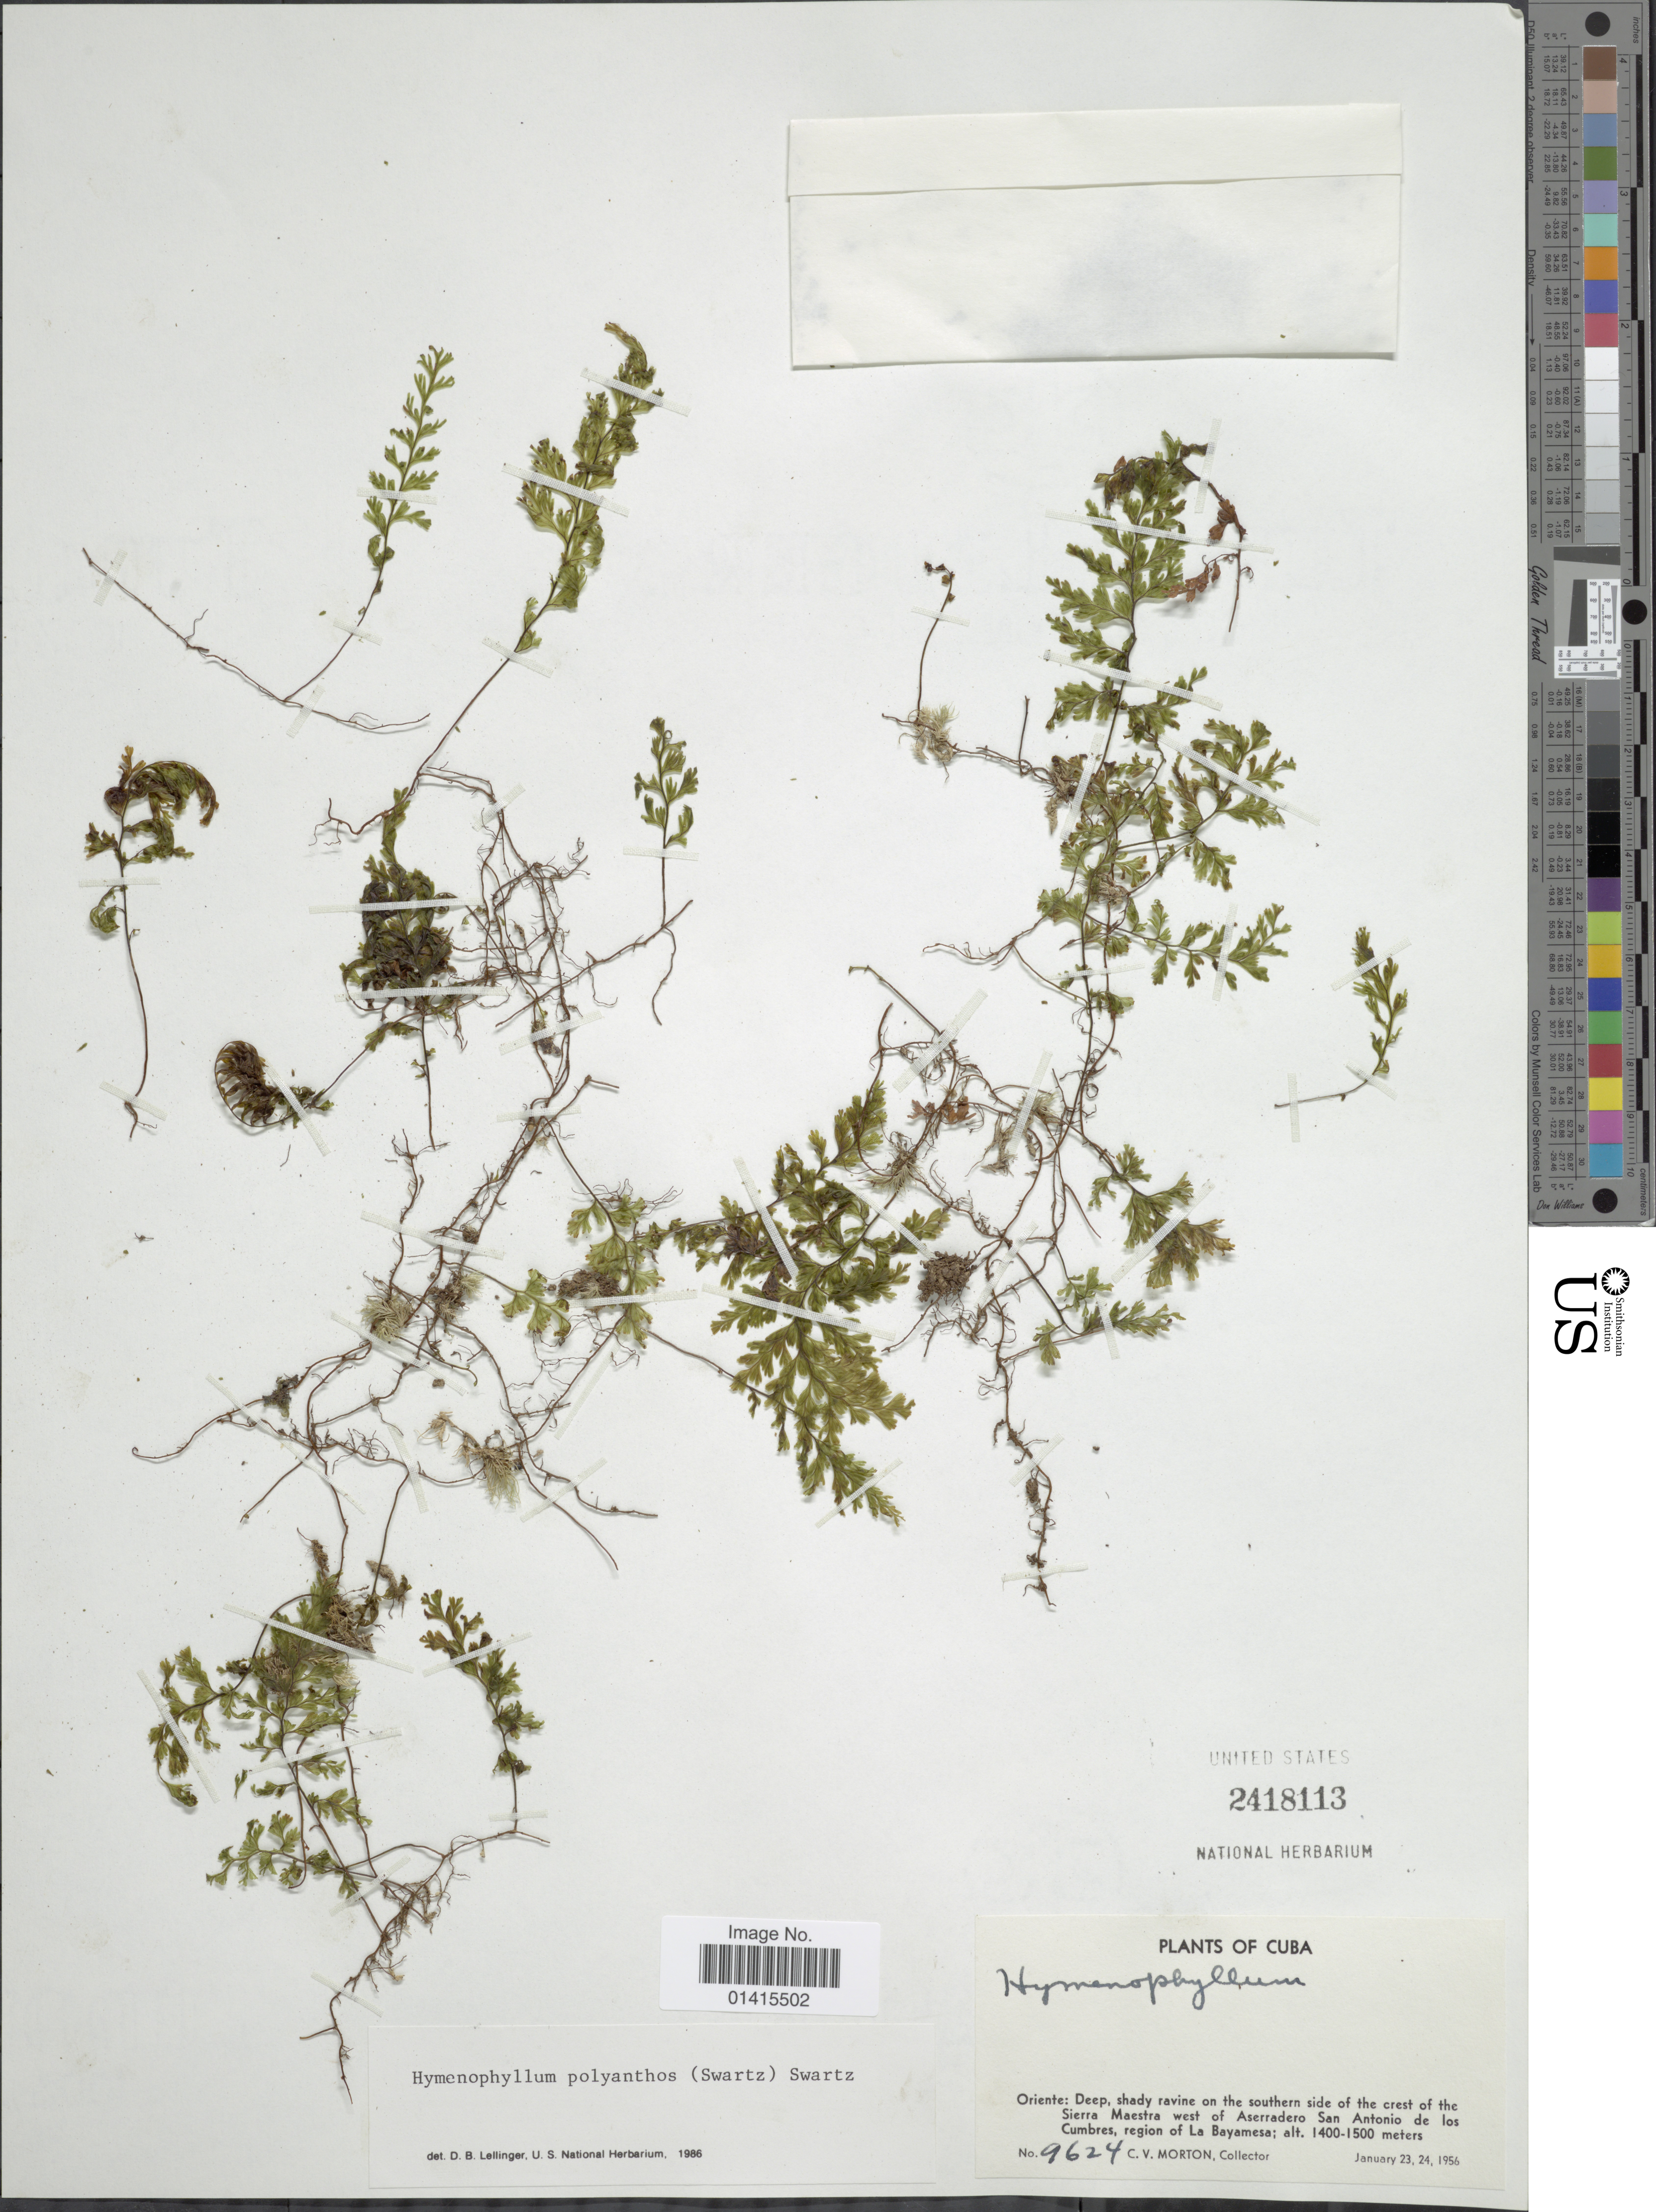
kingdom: Plantae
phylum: Tracheophyta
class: Polypodiopsida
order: Hymenophyllales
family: Hymenophyllaceae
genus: Hymenophyllum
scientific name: Hymenophyllum polyanthos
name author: (Sw.) Sw.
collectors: C. V. Morton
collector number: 9624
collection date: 1956-01-23/1956-01-24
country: Cuba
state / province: Oriente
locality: Oriente: deep, shady ravine of the southern side of the crest of the Sierra Maestra west of Aserradero San Anotnio de los Cumbres, region of La Bayamesa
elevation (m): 1400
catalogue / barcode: US 2418113